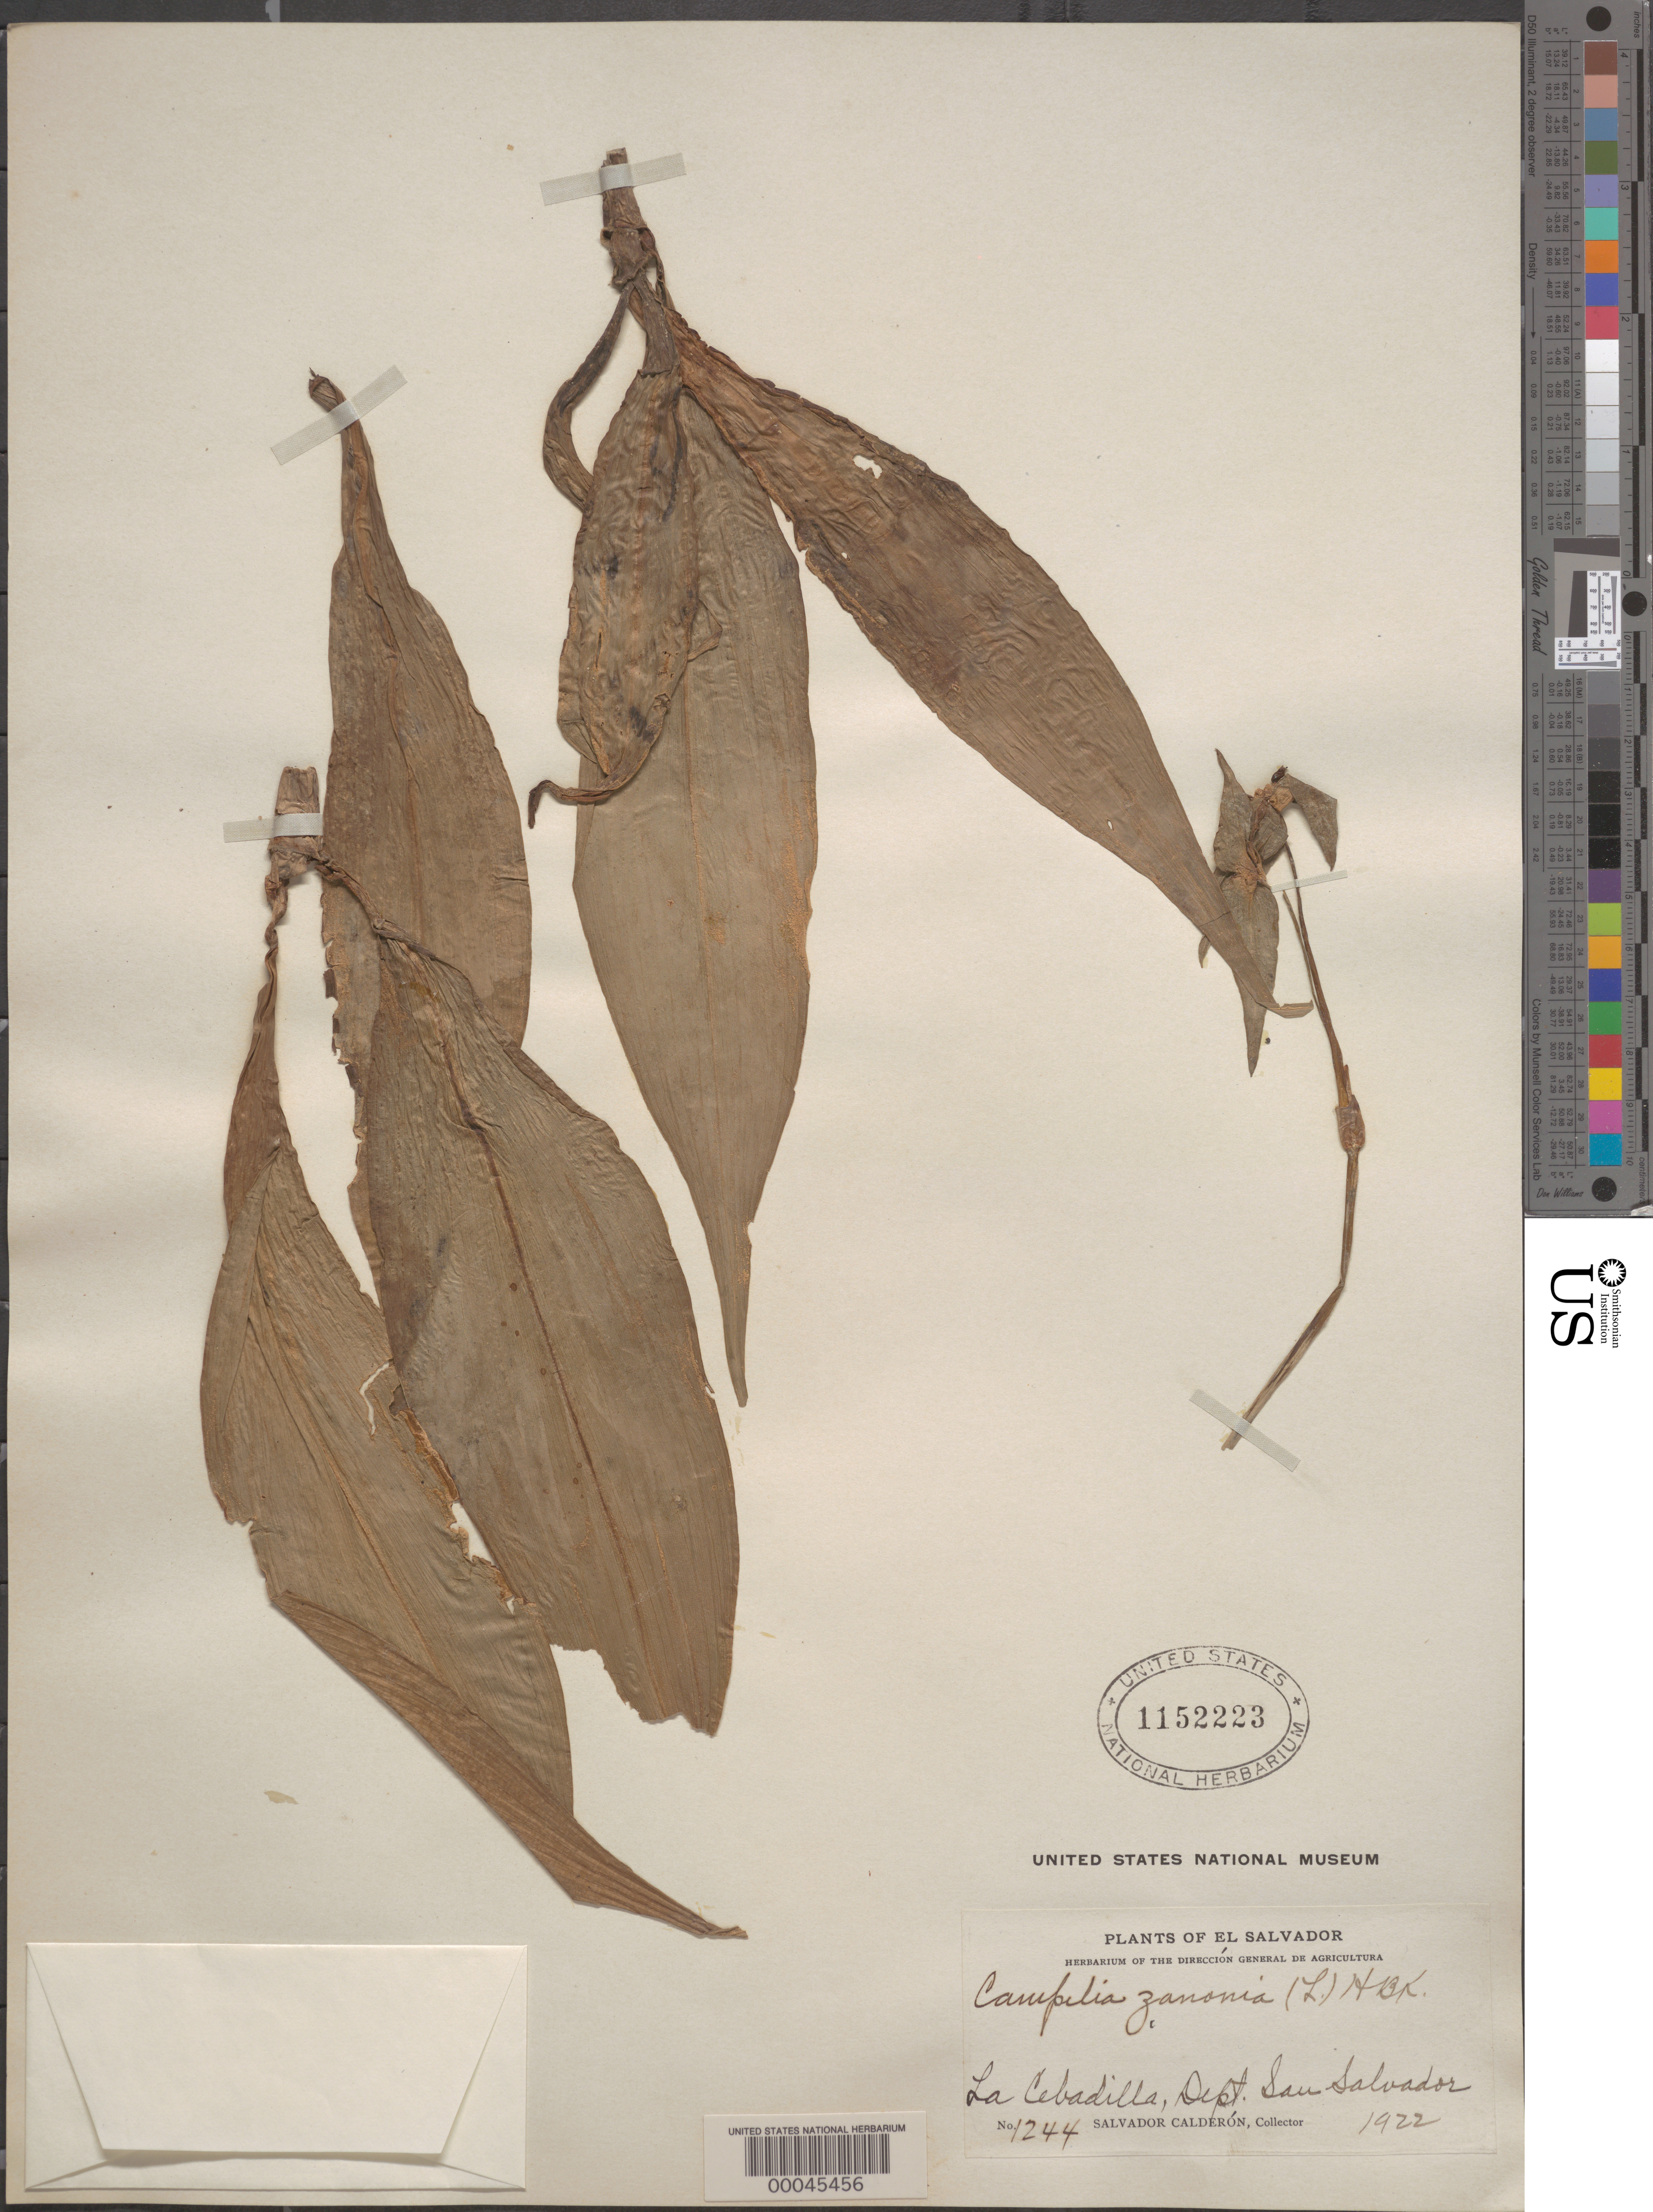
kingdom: Plantae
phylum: Tracheophyta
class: Liliopsida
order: Commelinales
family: Commelinaceae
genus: Tradescantia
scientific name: Tradescantia zanonia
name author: (L.) Sw.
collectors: S. Calderón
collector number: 1244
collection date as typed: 1922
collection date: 1922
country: El Salvador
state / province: San Salvador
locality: La cebadilla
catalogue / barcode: US 1152223